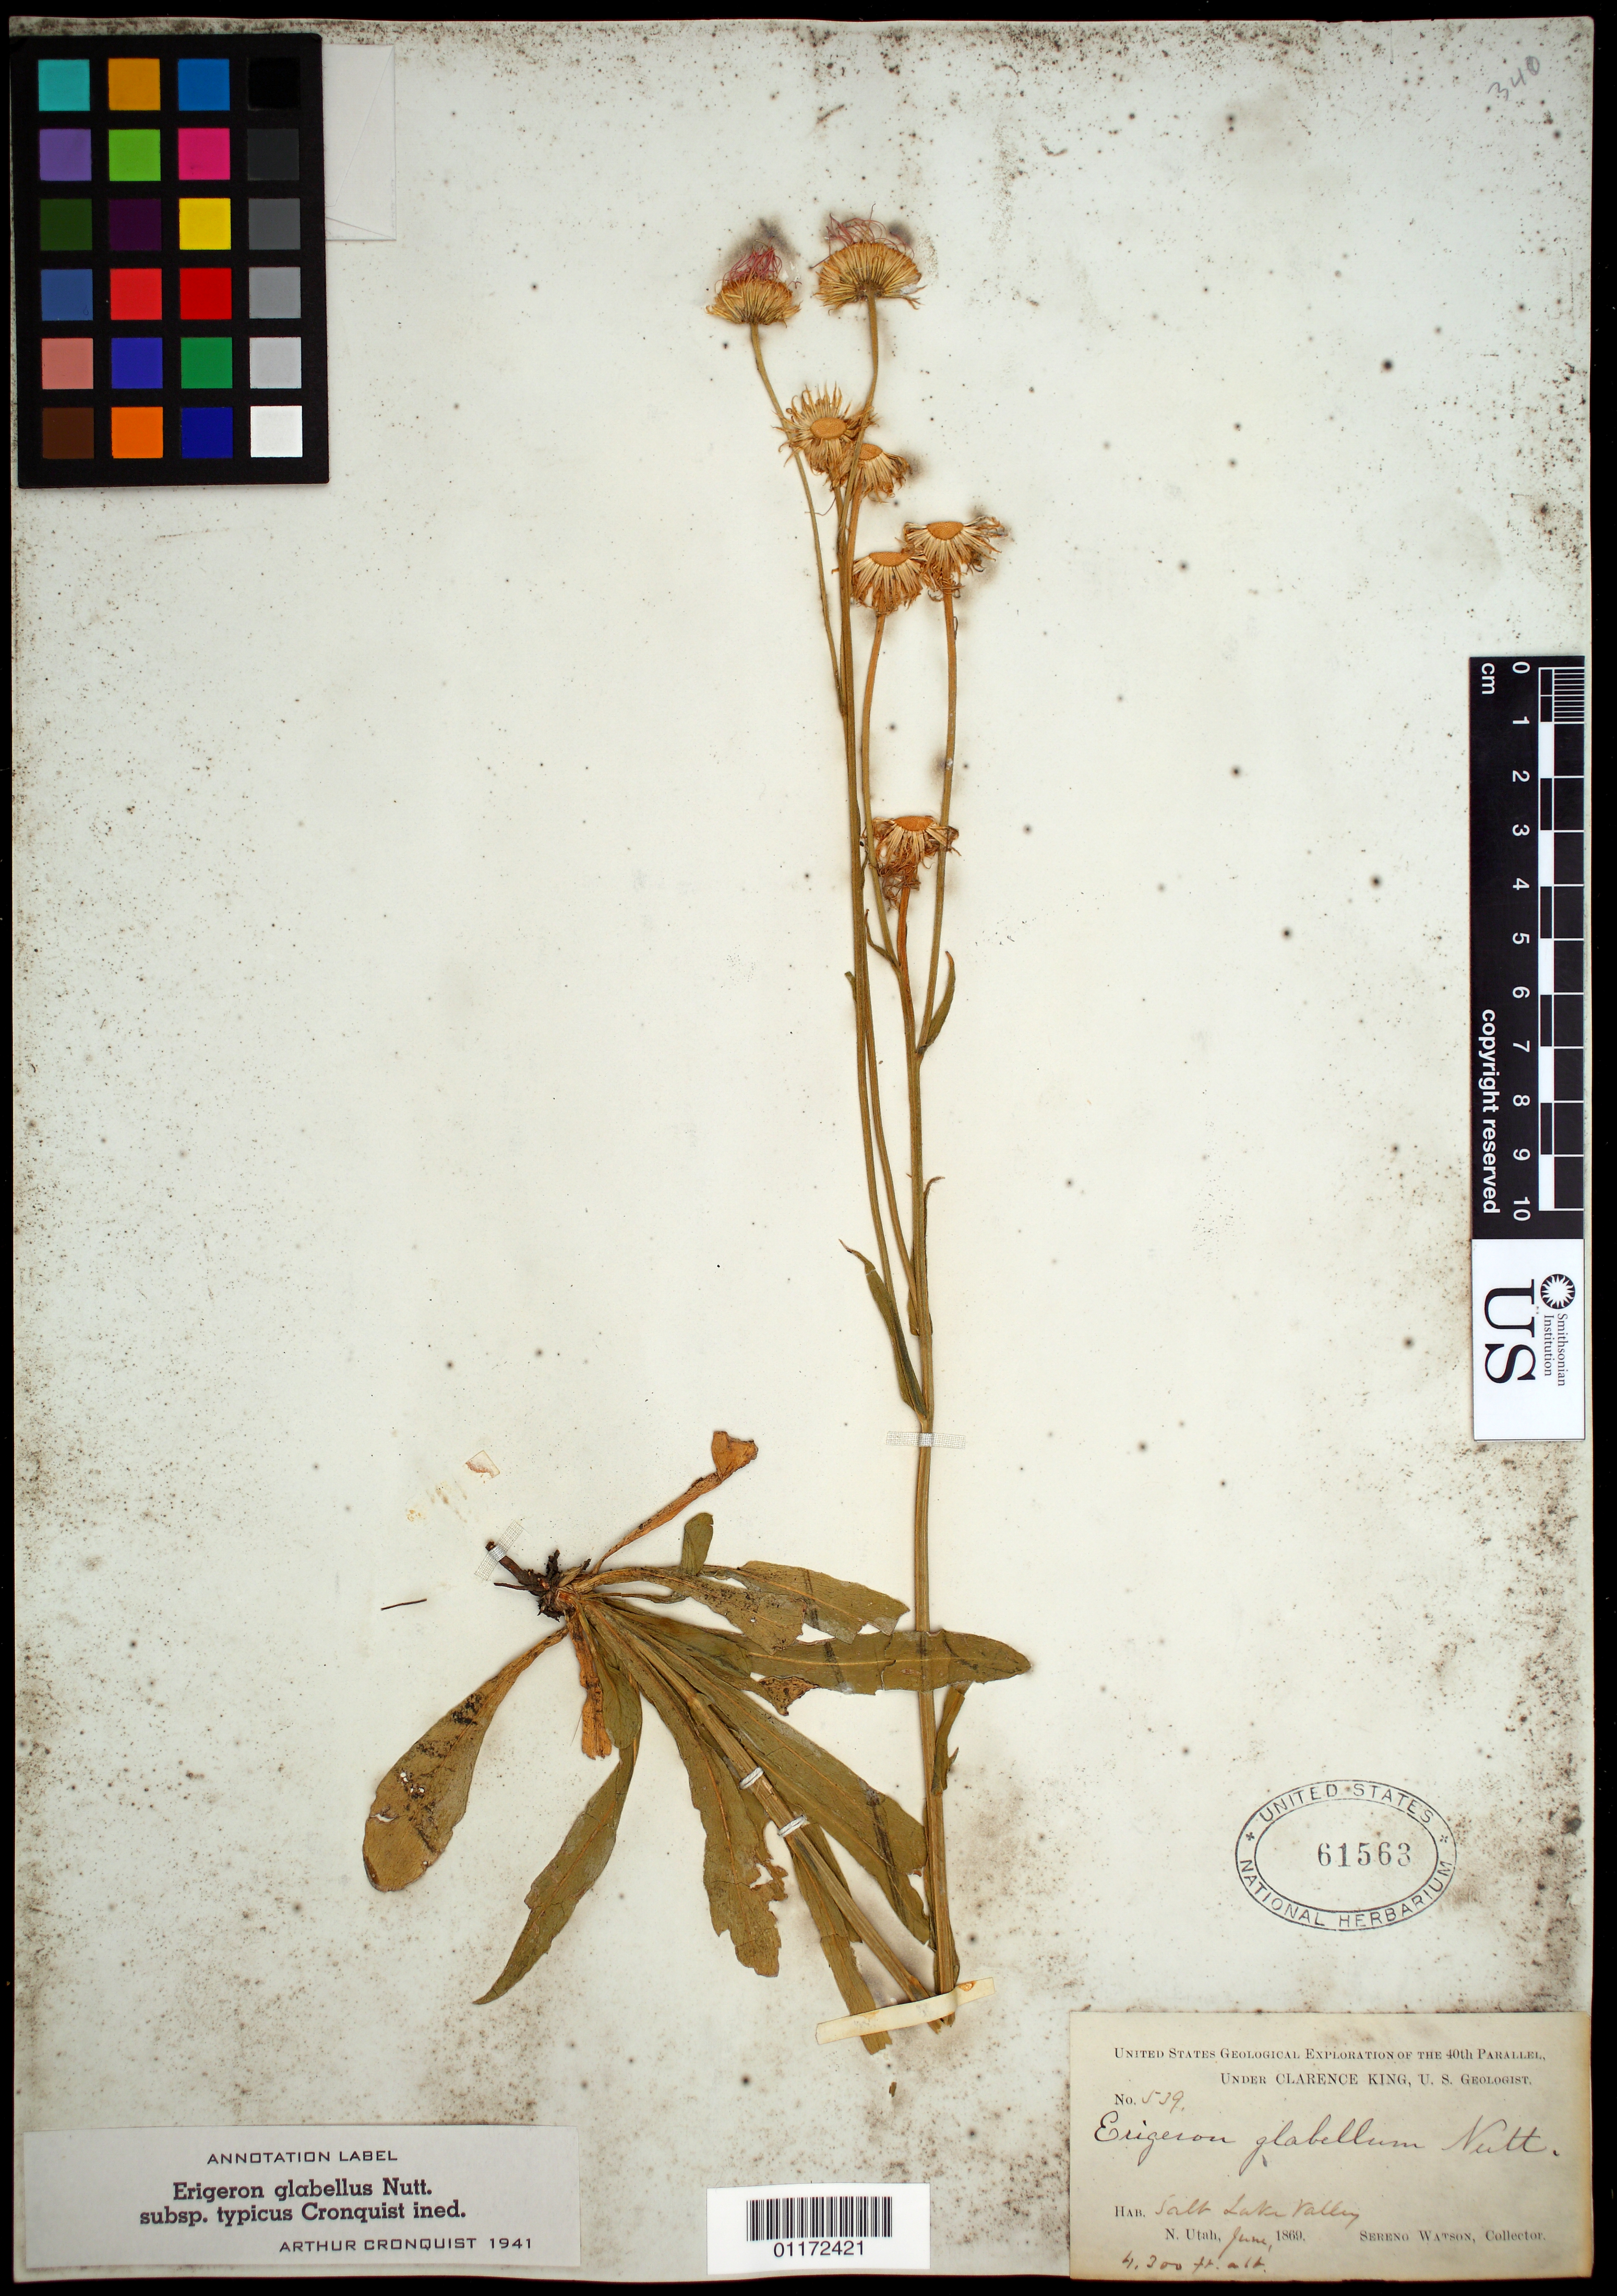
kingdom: Plantae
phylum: Tracheophyta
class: Magnoliopsida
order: Asterales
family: Asteraceae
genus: Erigeron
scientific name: Erigeron glabellus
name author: Nutt.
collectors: S. Watson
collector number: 539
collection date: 1869-06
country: United States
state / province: Utah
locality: Salt Lake Valley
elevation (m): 1311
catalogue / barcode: US 61563